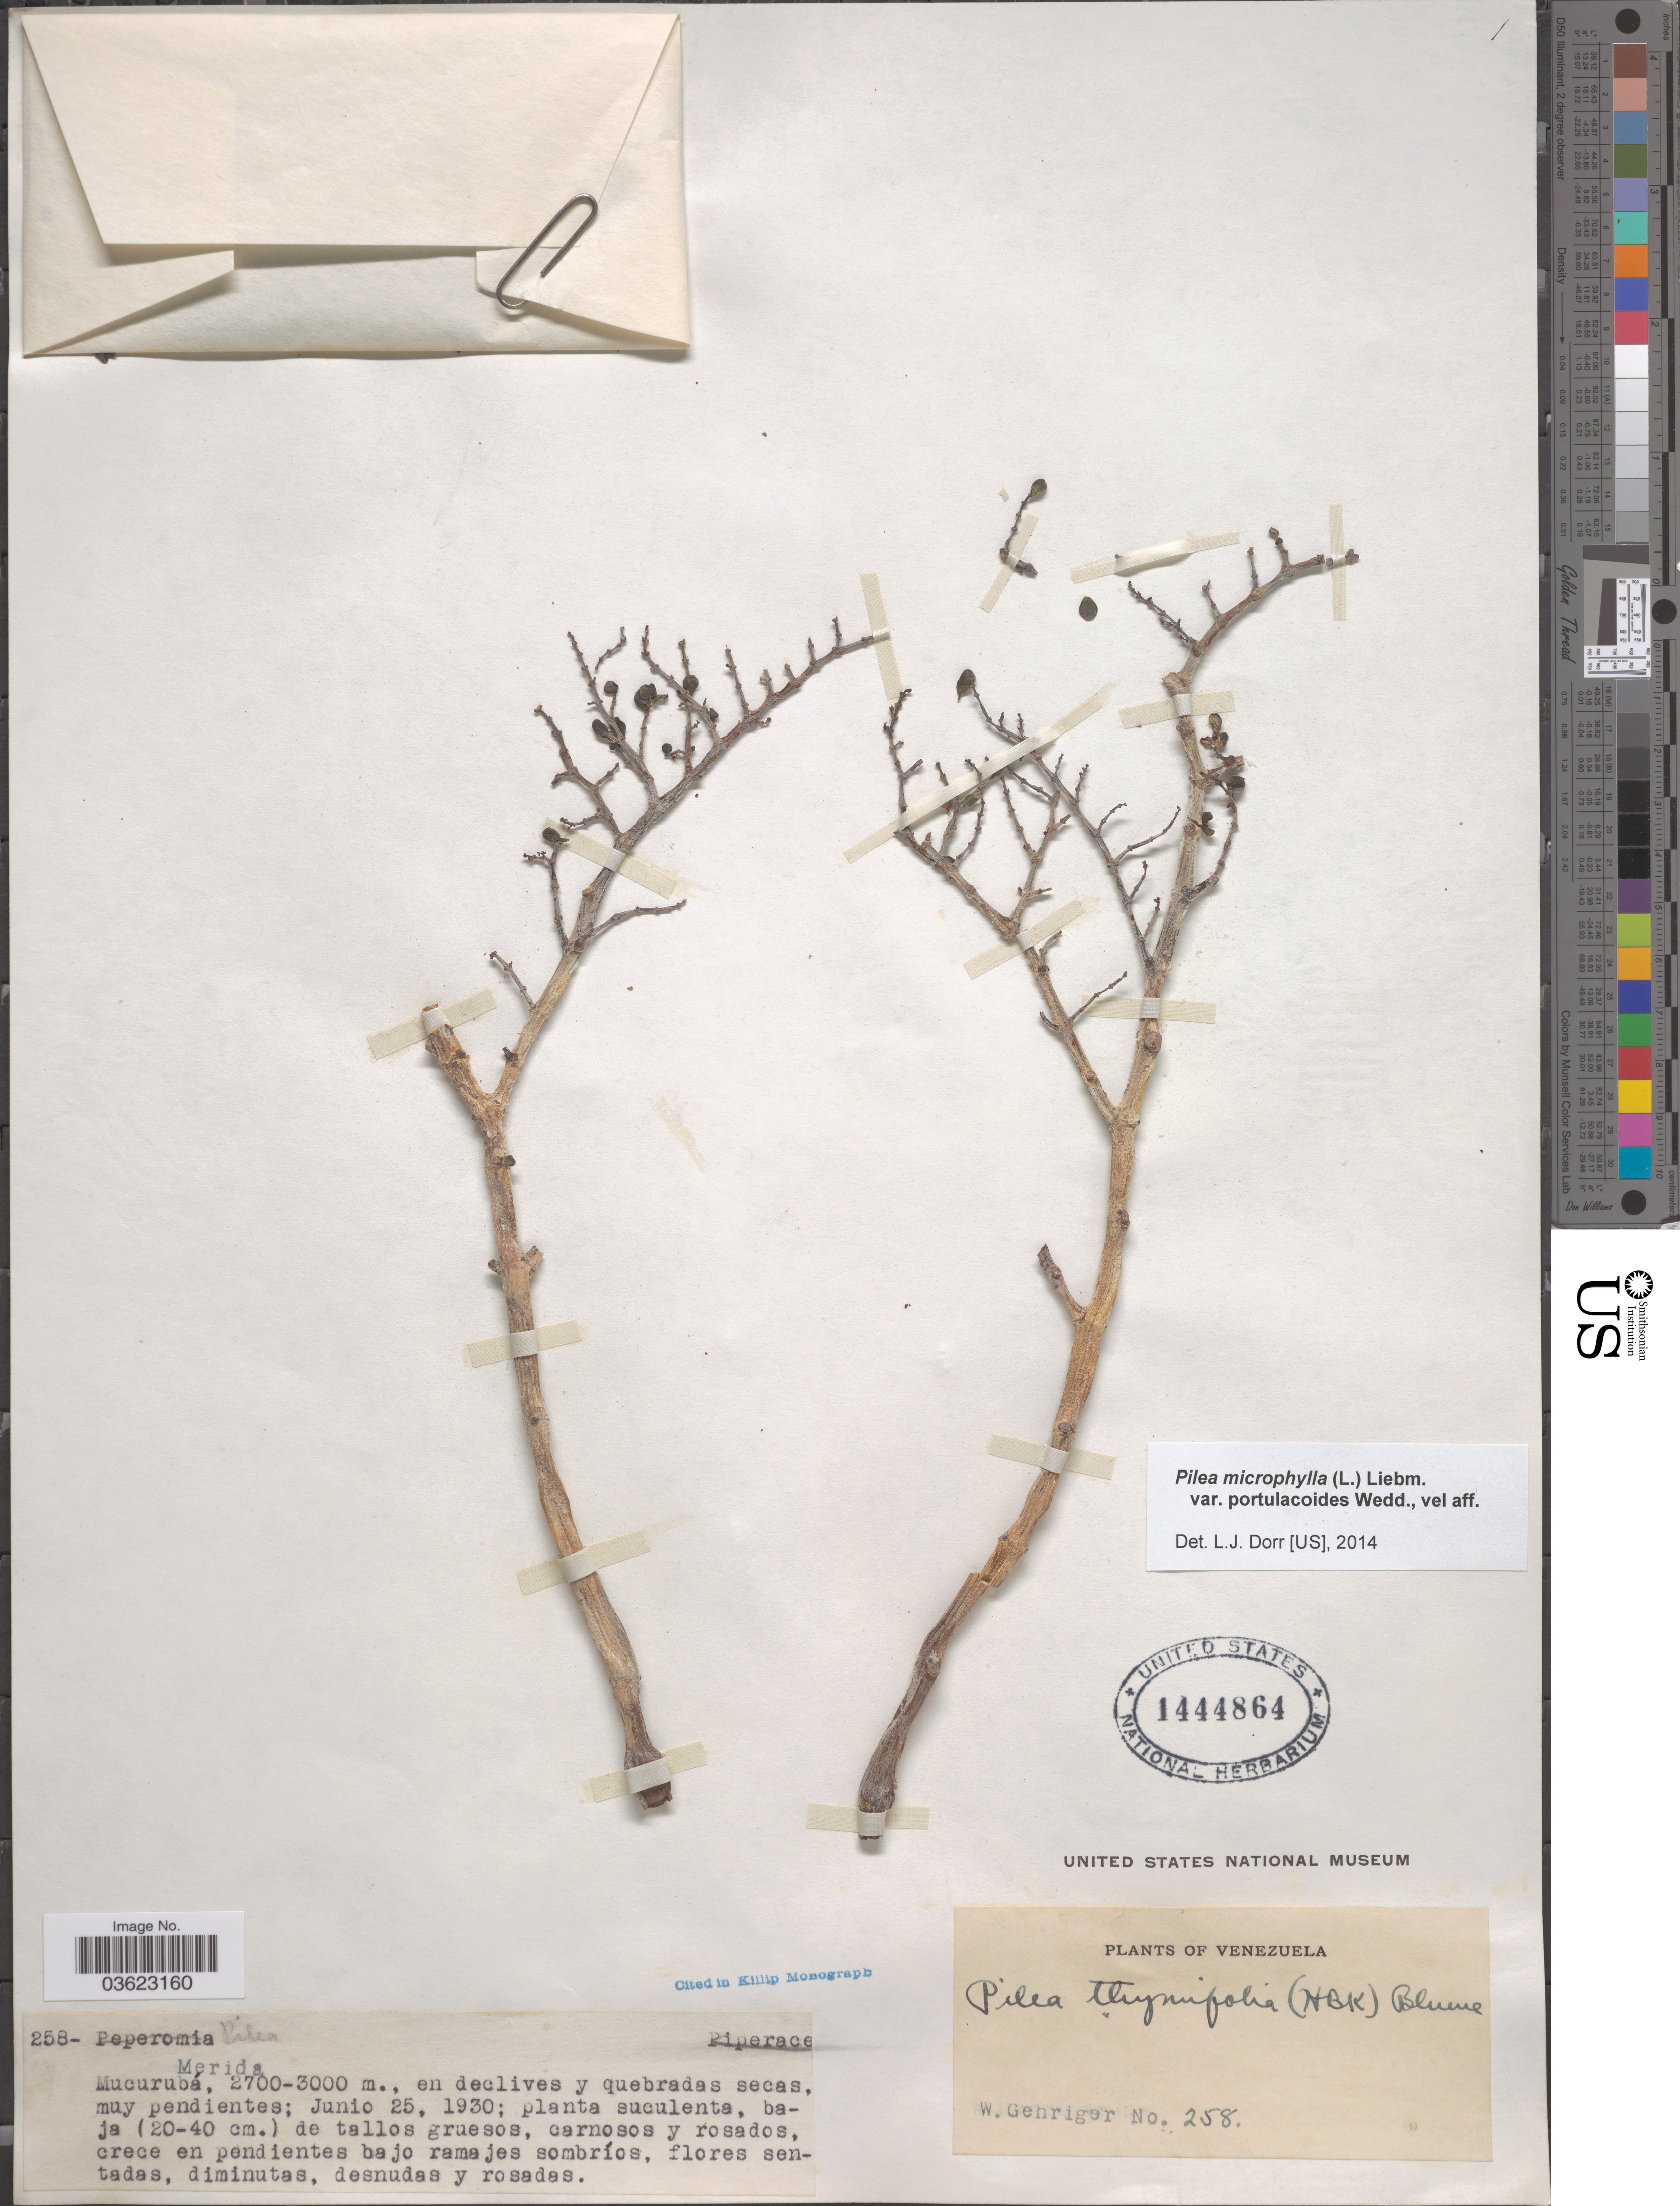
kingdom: Plantae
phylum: Tracheophyta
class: Magnoliopsida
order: Rosales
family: Urticaceae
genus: Pilea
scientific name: Pilea microphylla var. portulacoides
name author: Wedd.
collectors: W. Gehriger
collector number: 258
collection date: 1930-06-25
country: Venezuela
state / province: Merida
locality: Mucuruba.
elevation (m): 2700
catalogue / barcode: US 1444864